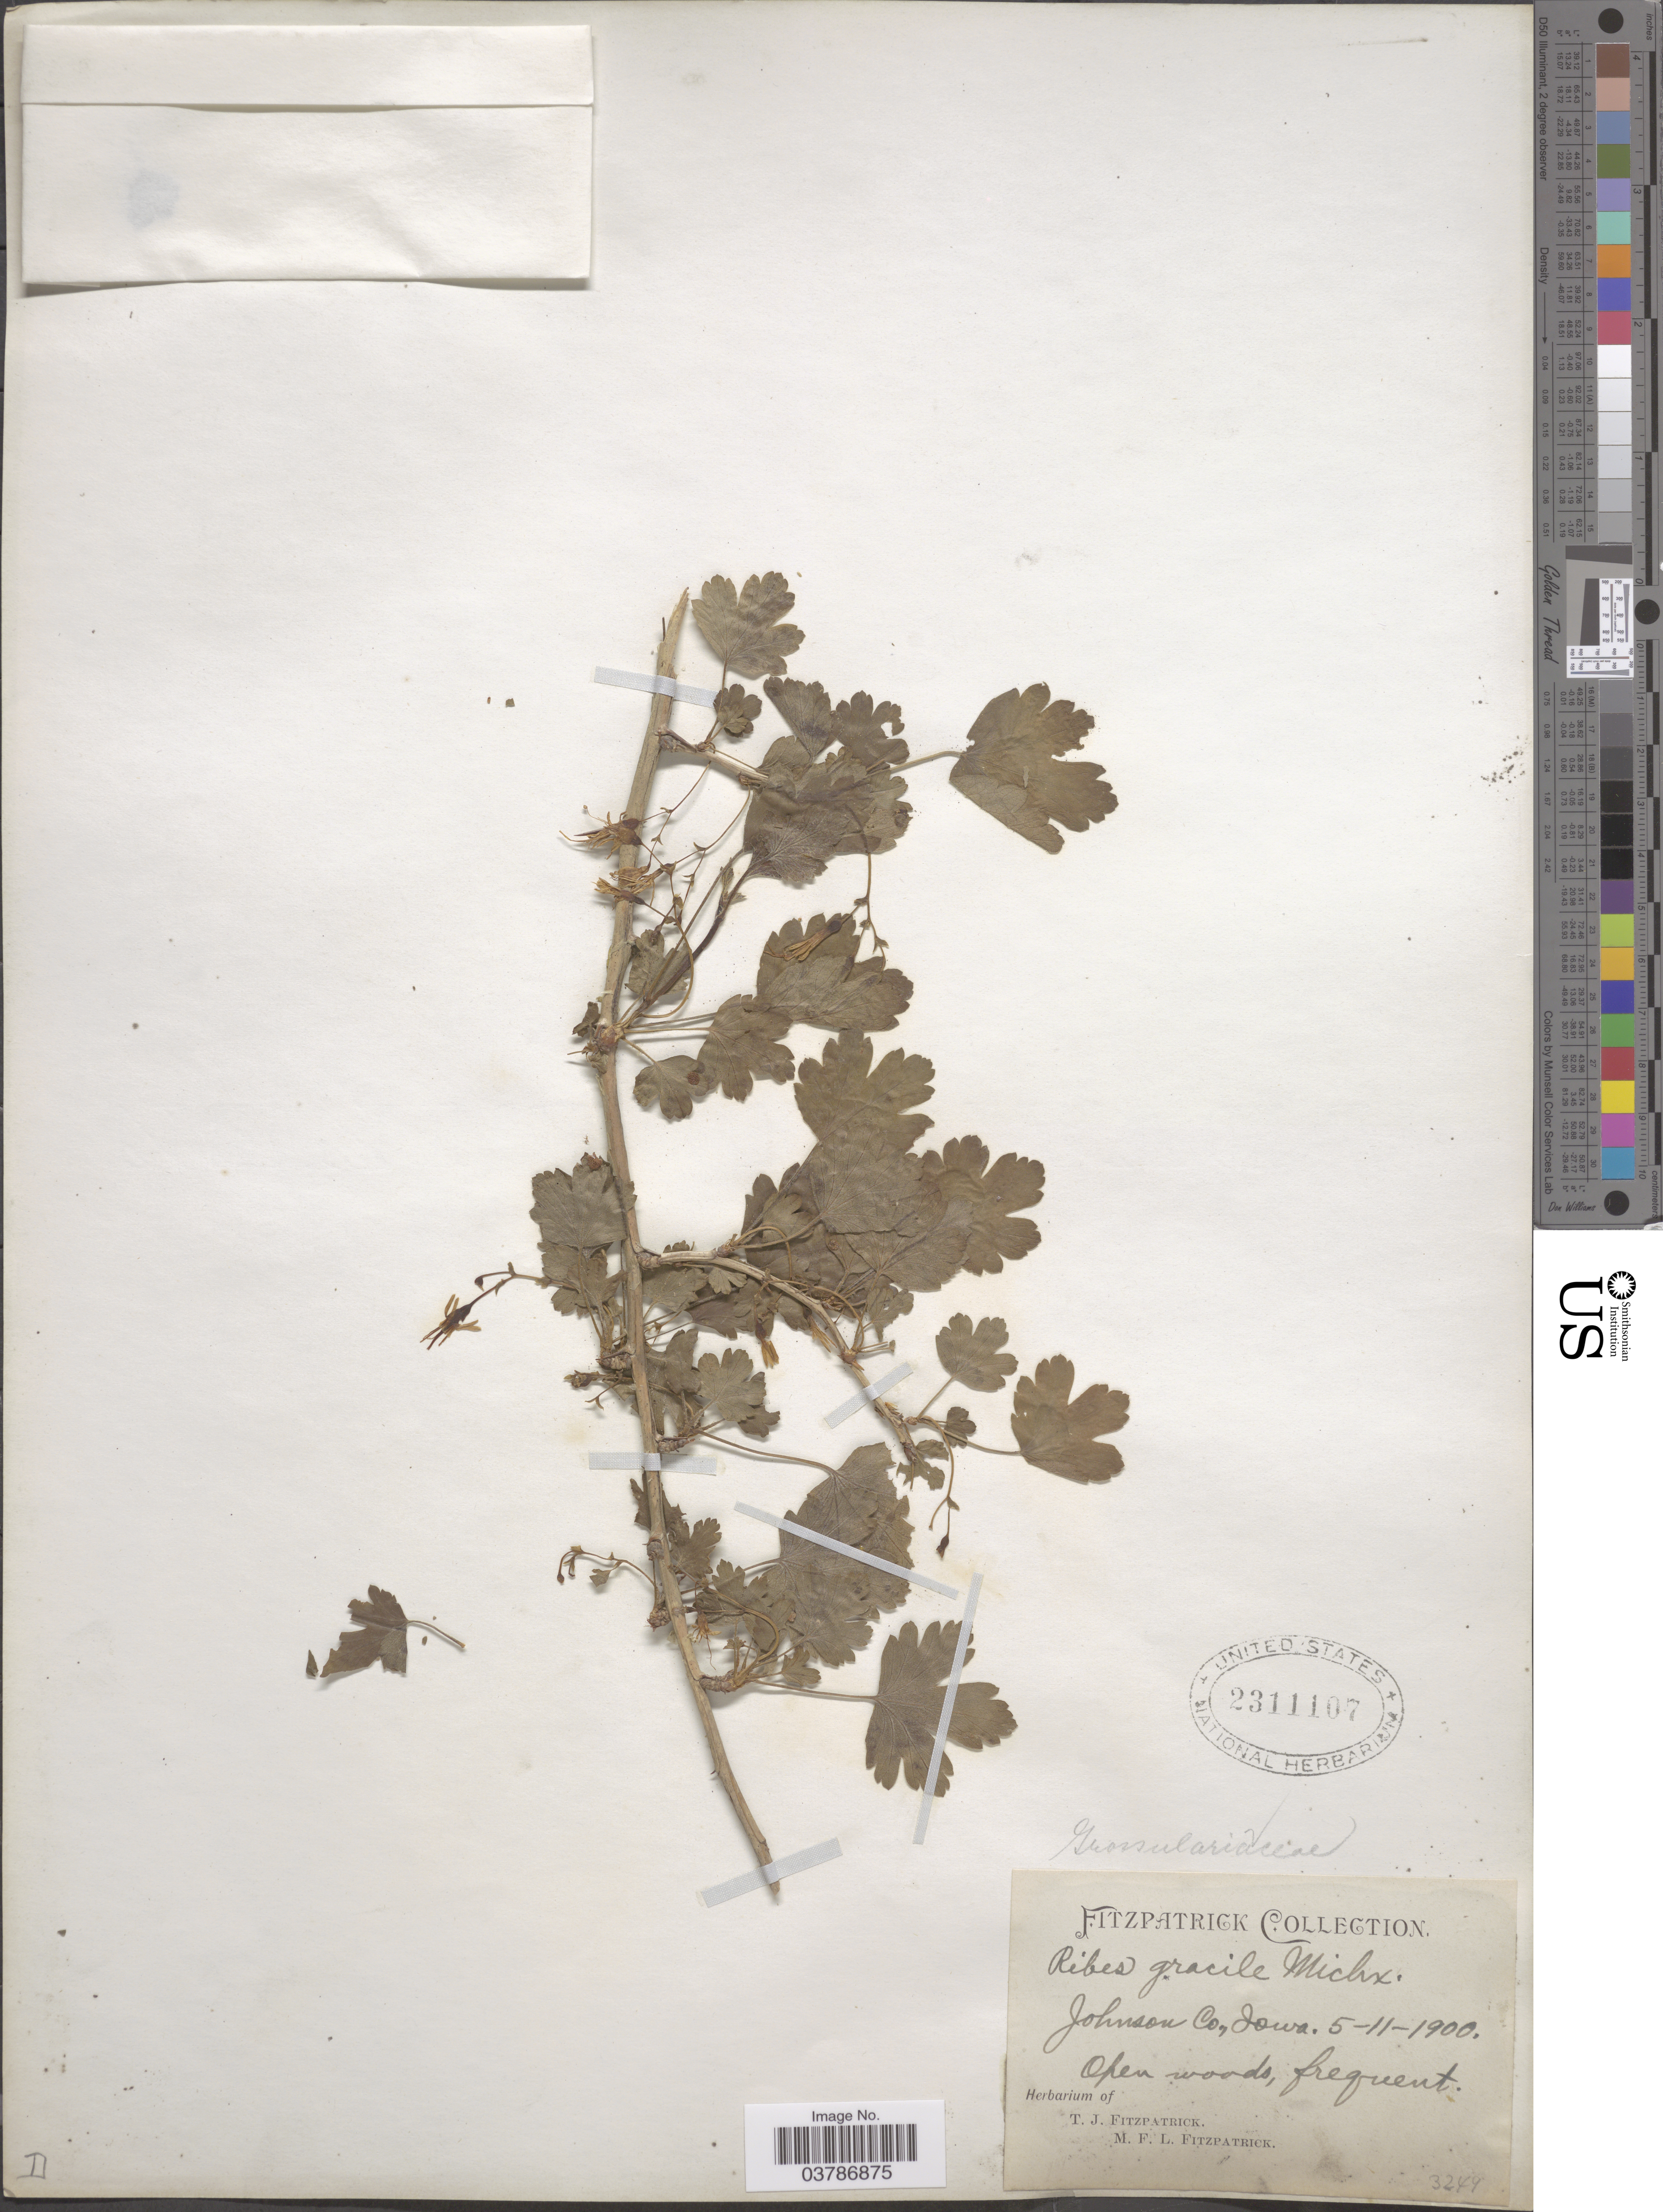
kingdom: Plantae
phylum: Tracheophyta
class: Magnoliopsida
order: Saxifragales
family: Grossulariaceae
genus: Ribes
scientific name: Ribes missouriense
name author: Nutt.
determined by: Rothrock, P. E.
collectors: ex herb. T. J. Fitzpatrick M. F. L. Fitzpatrick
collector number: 3249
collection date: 1900-05-11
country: United States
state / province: Iowa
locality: Johnson Co.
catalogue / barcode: US 2311107